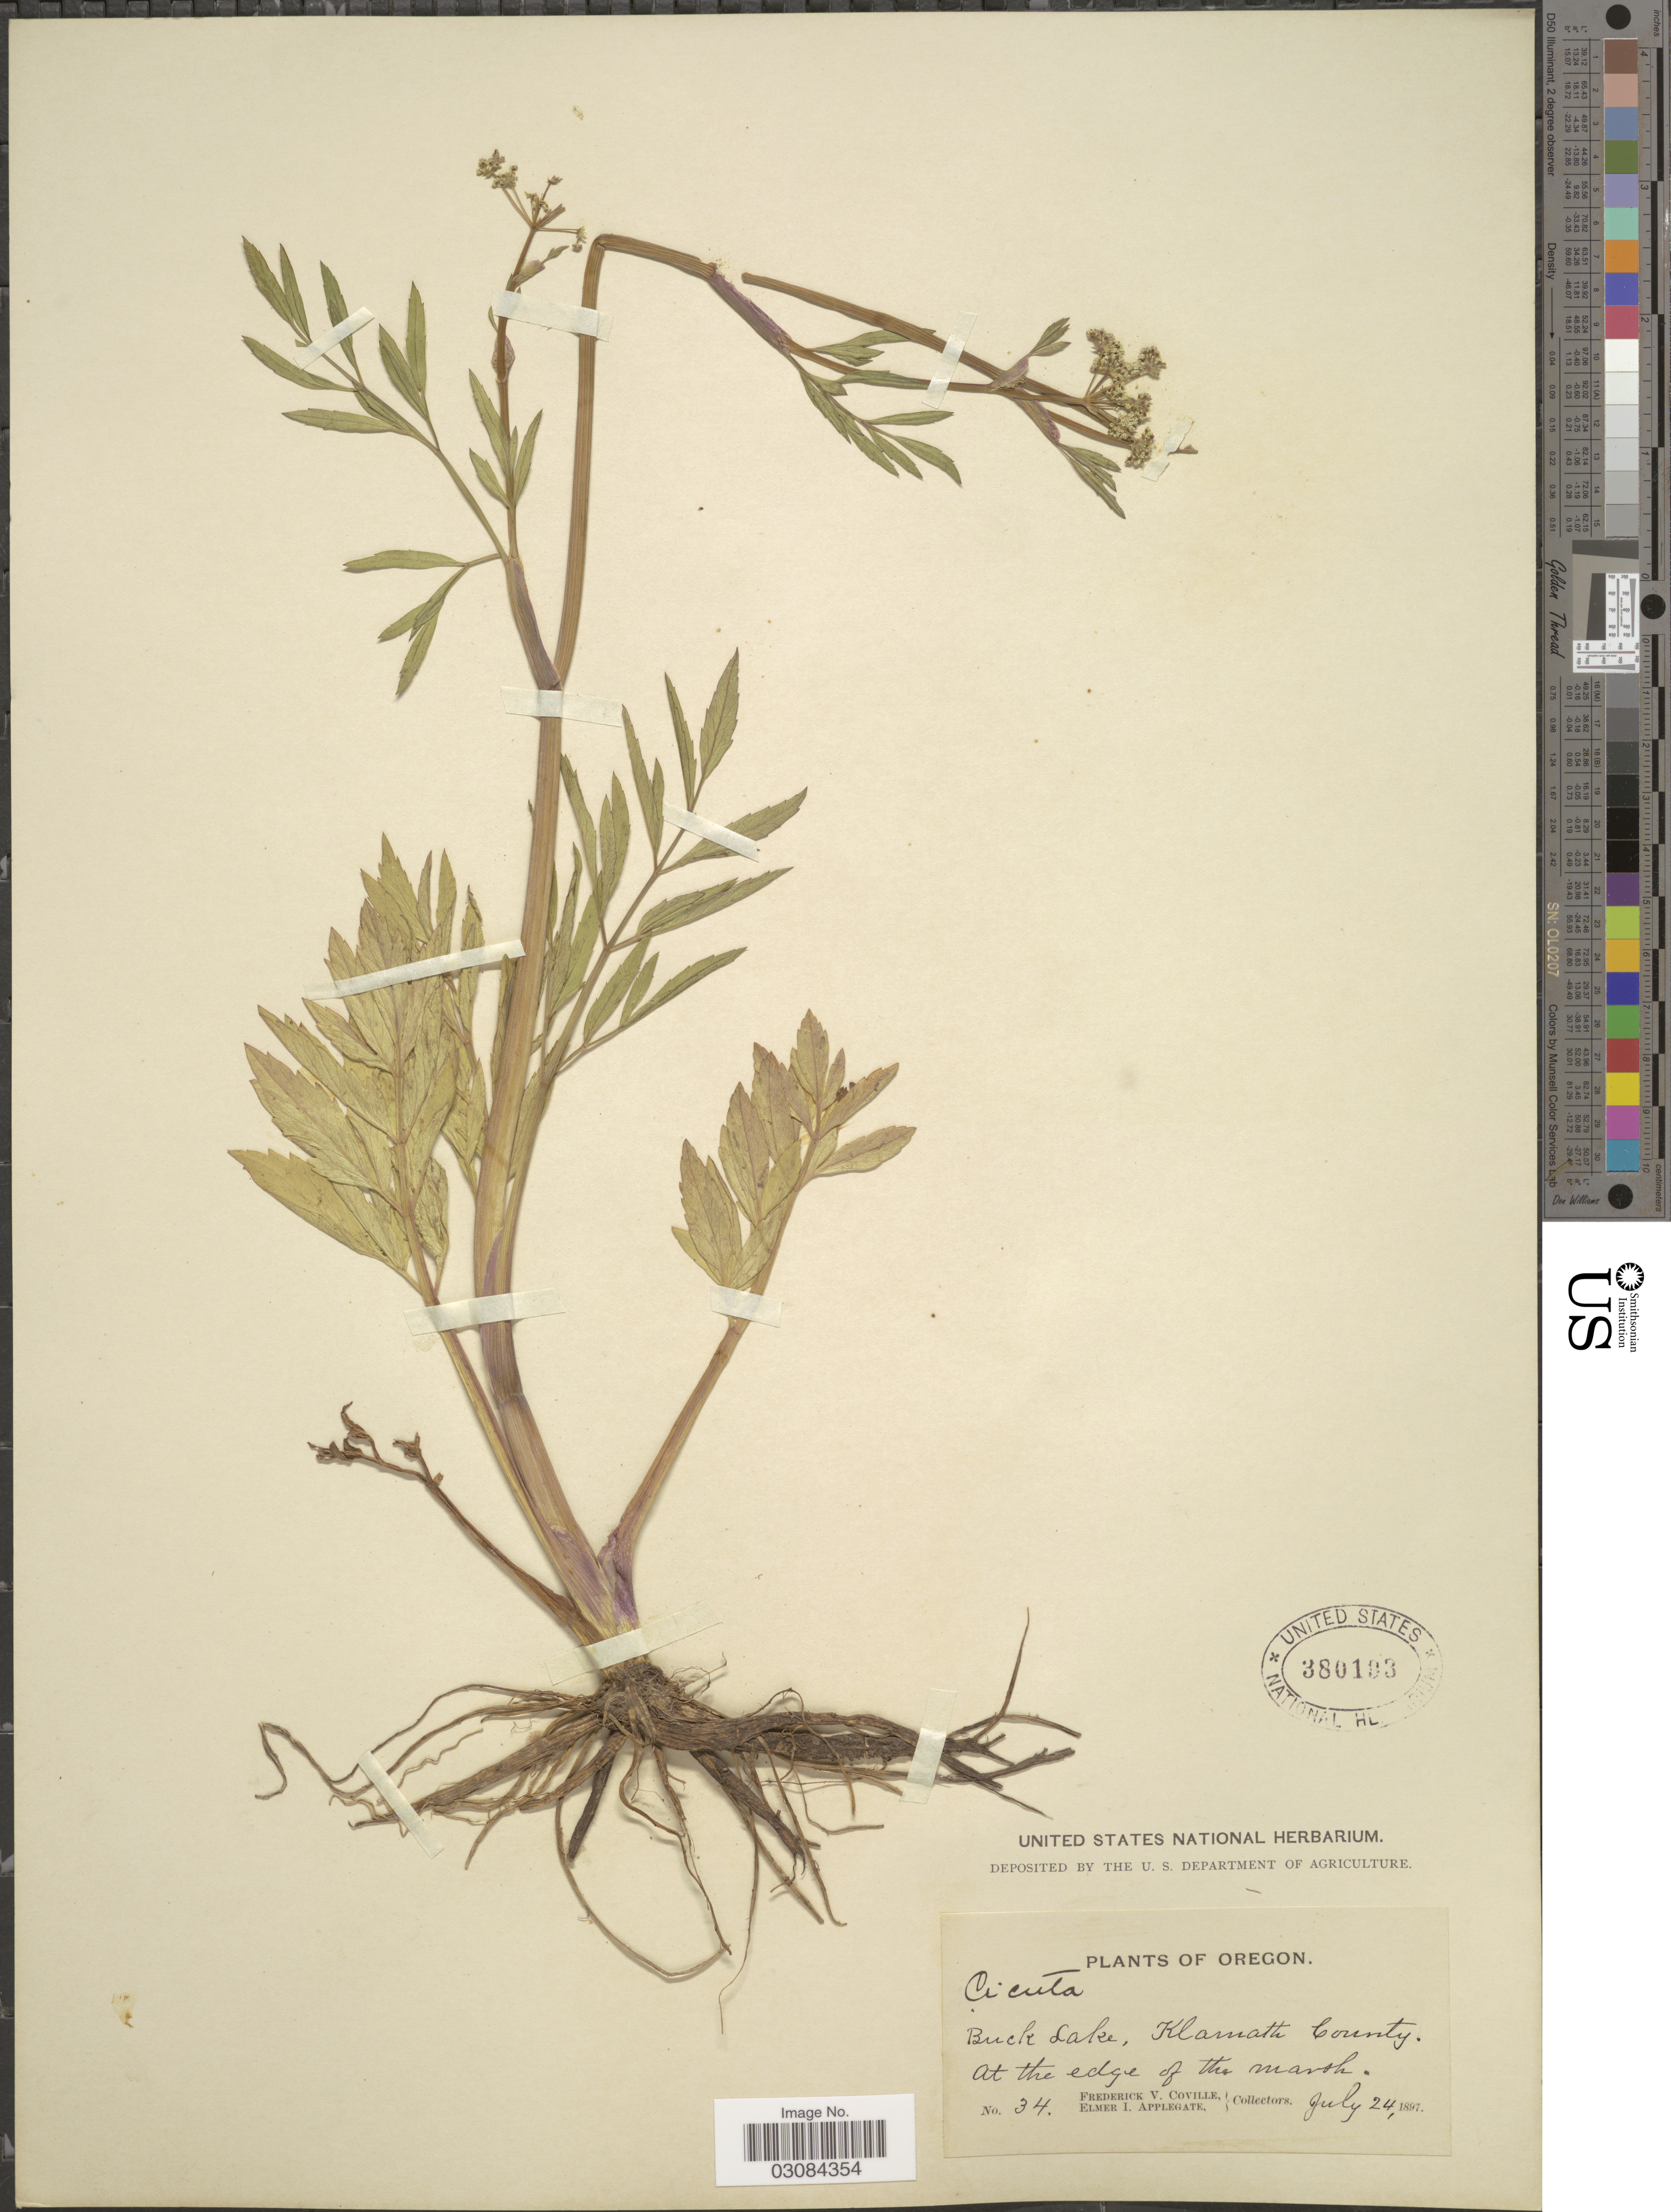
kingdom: Plantae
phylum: Tracheophyta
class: Magnoliopsida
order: Apiales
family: Apiaceae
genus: Cicuta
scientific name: Cicuta douglasii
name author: (DC.) J.M. Coult. & Rose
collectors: F. V. Coville & E. I. Applegate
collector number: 34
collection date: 1897-07-24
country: United States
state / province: Oregon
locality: Buck Lake, Klamath County.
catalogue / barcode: US 380193